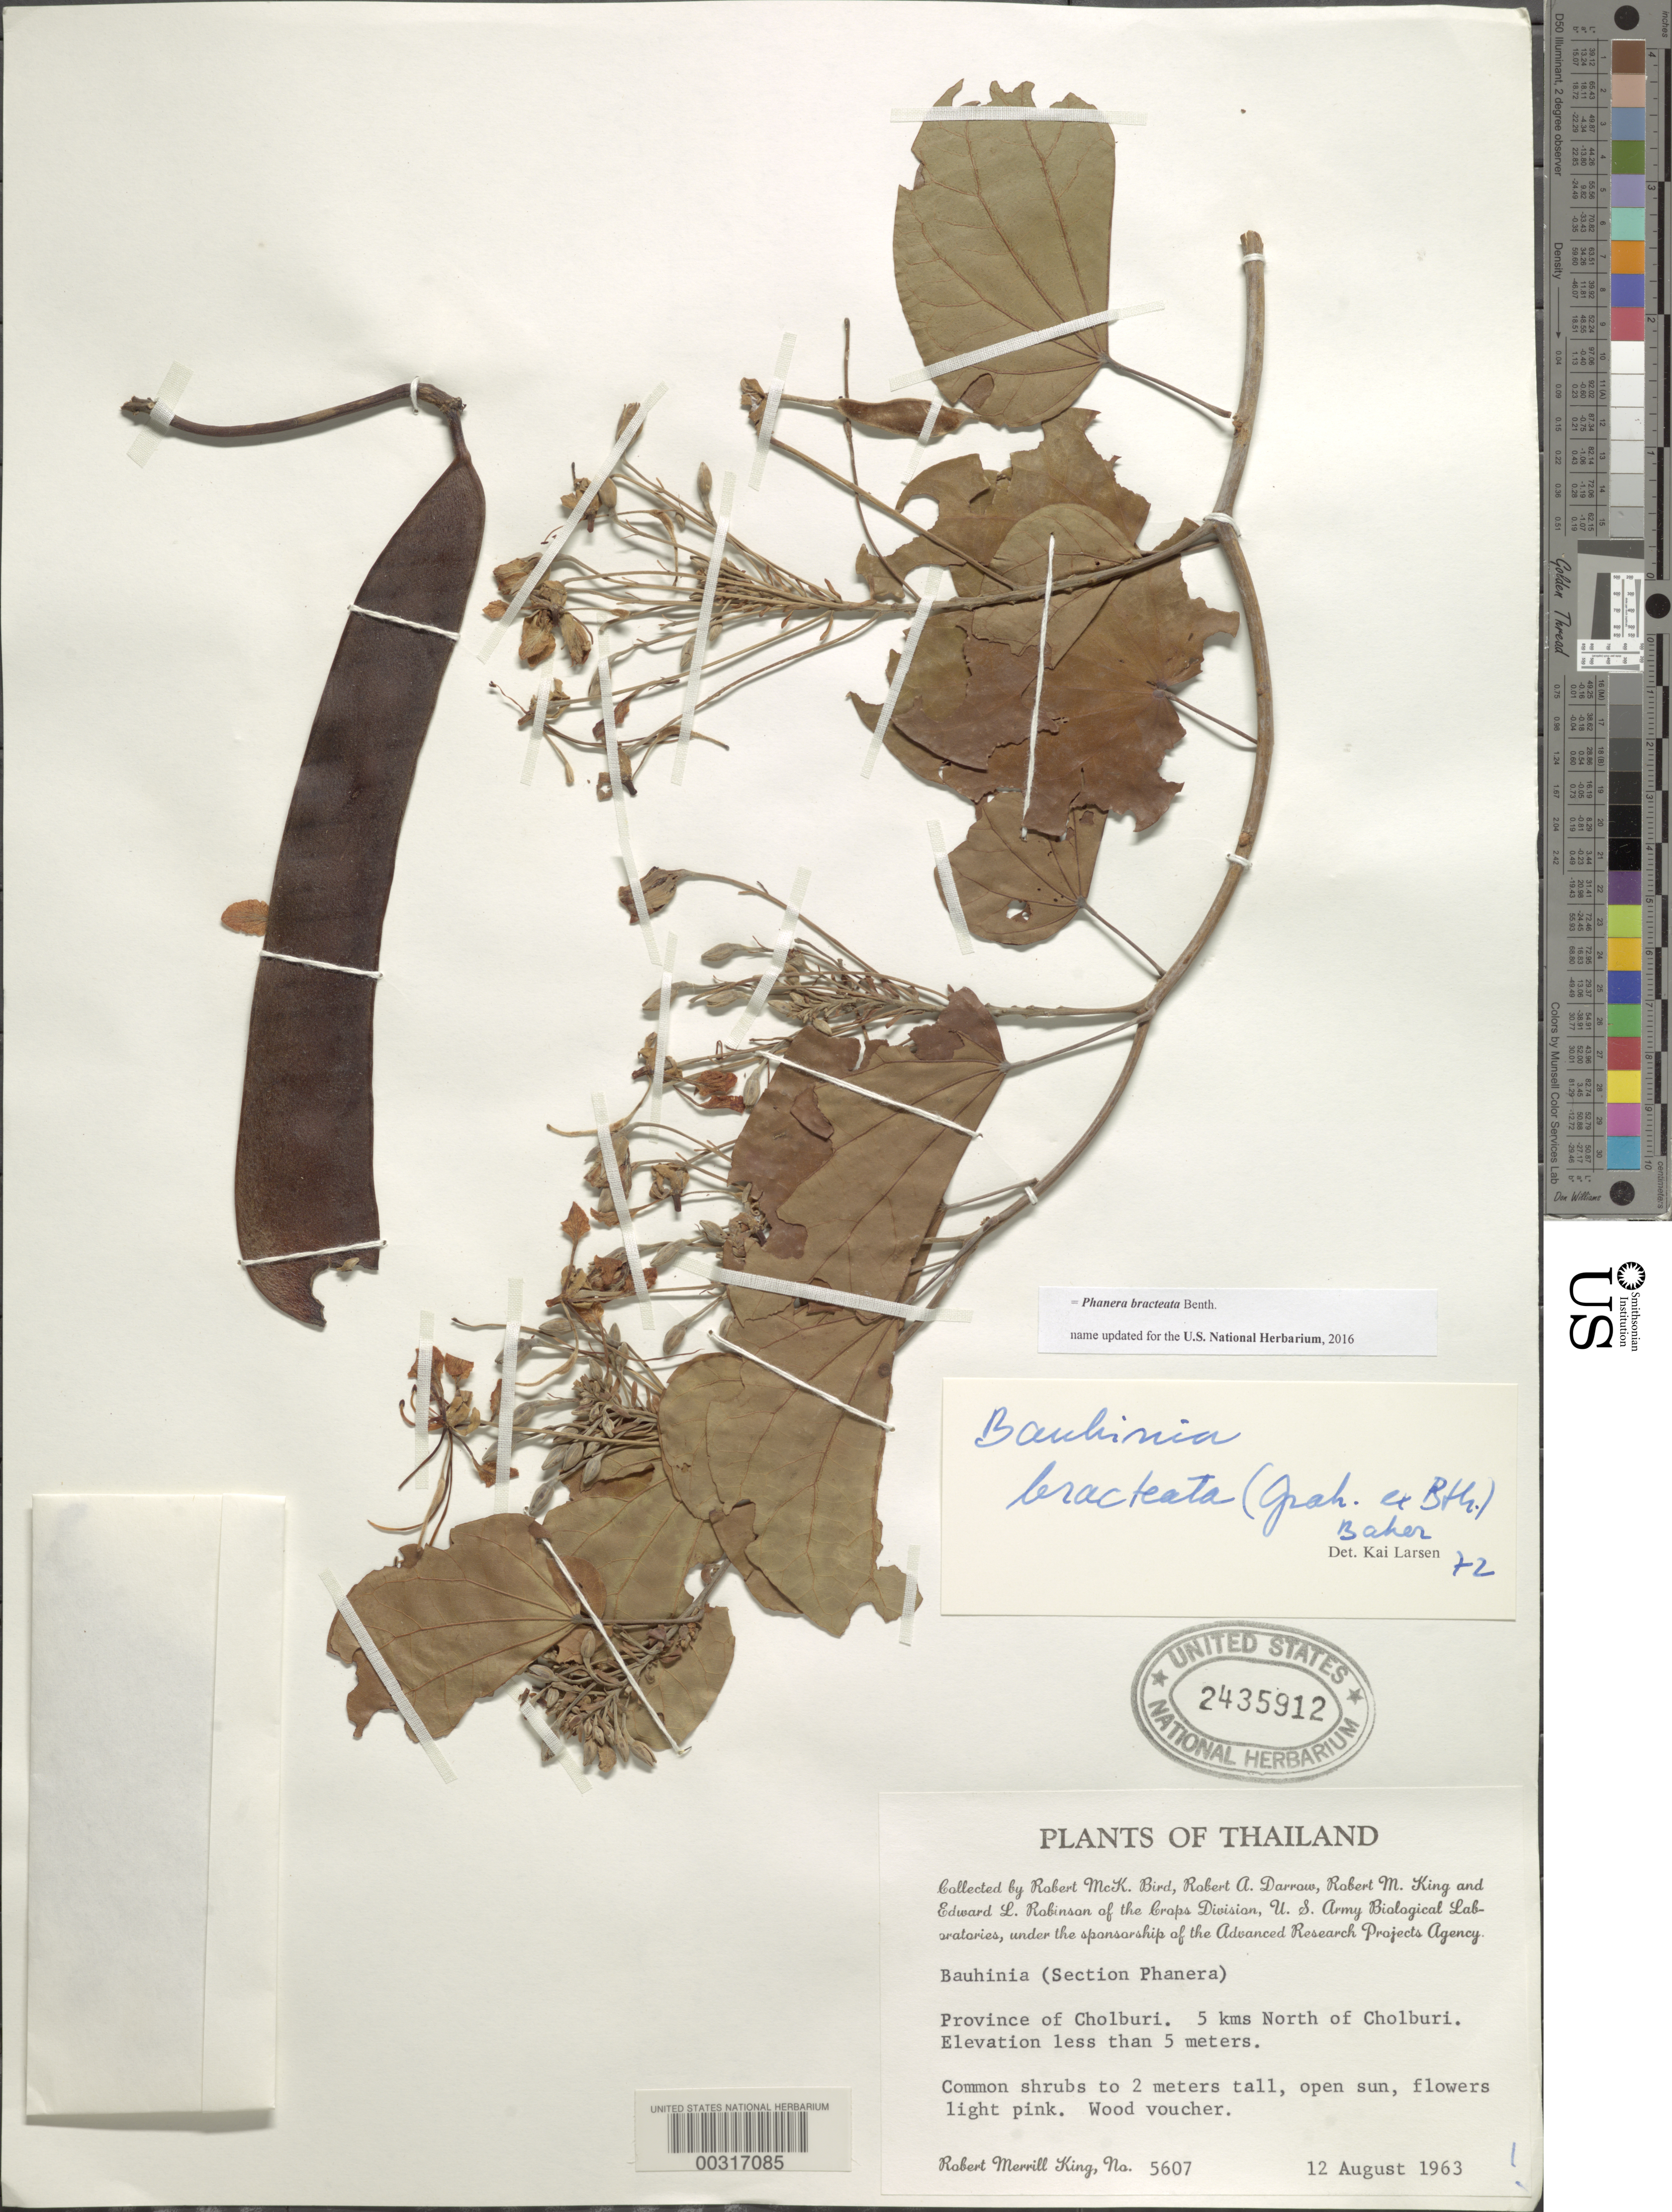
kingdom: Plantae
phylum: Tracheophyta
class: Magnoliopsida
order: Fabales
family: Fabaceae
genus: Phanera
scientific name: Phanera bracteata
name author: Benth.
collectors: R. M. King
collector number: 5607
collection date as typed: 12 Aug 1963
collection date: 1963-08-12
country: Thailand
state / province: Chon Buri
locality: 5 km n of sataheep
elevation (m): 0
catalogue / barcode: US 2435912